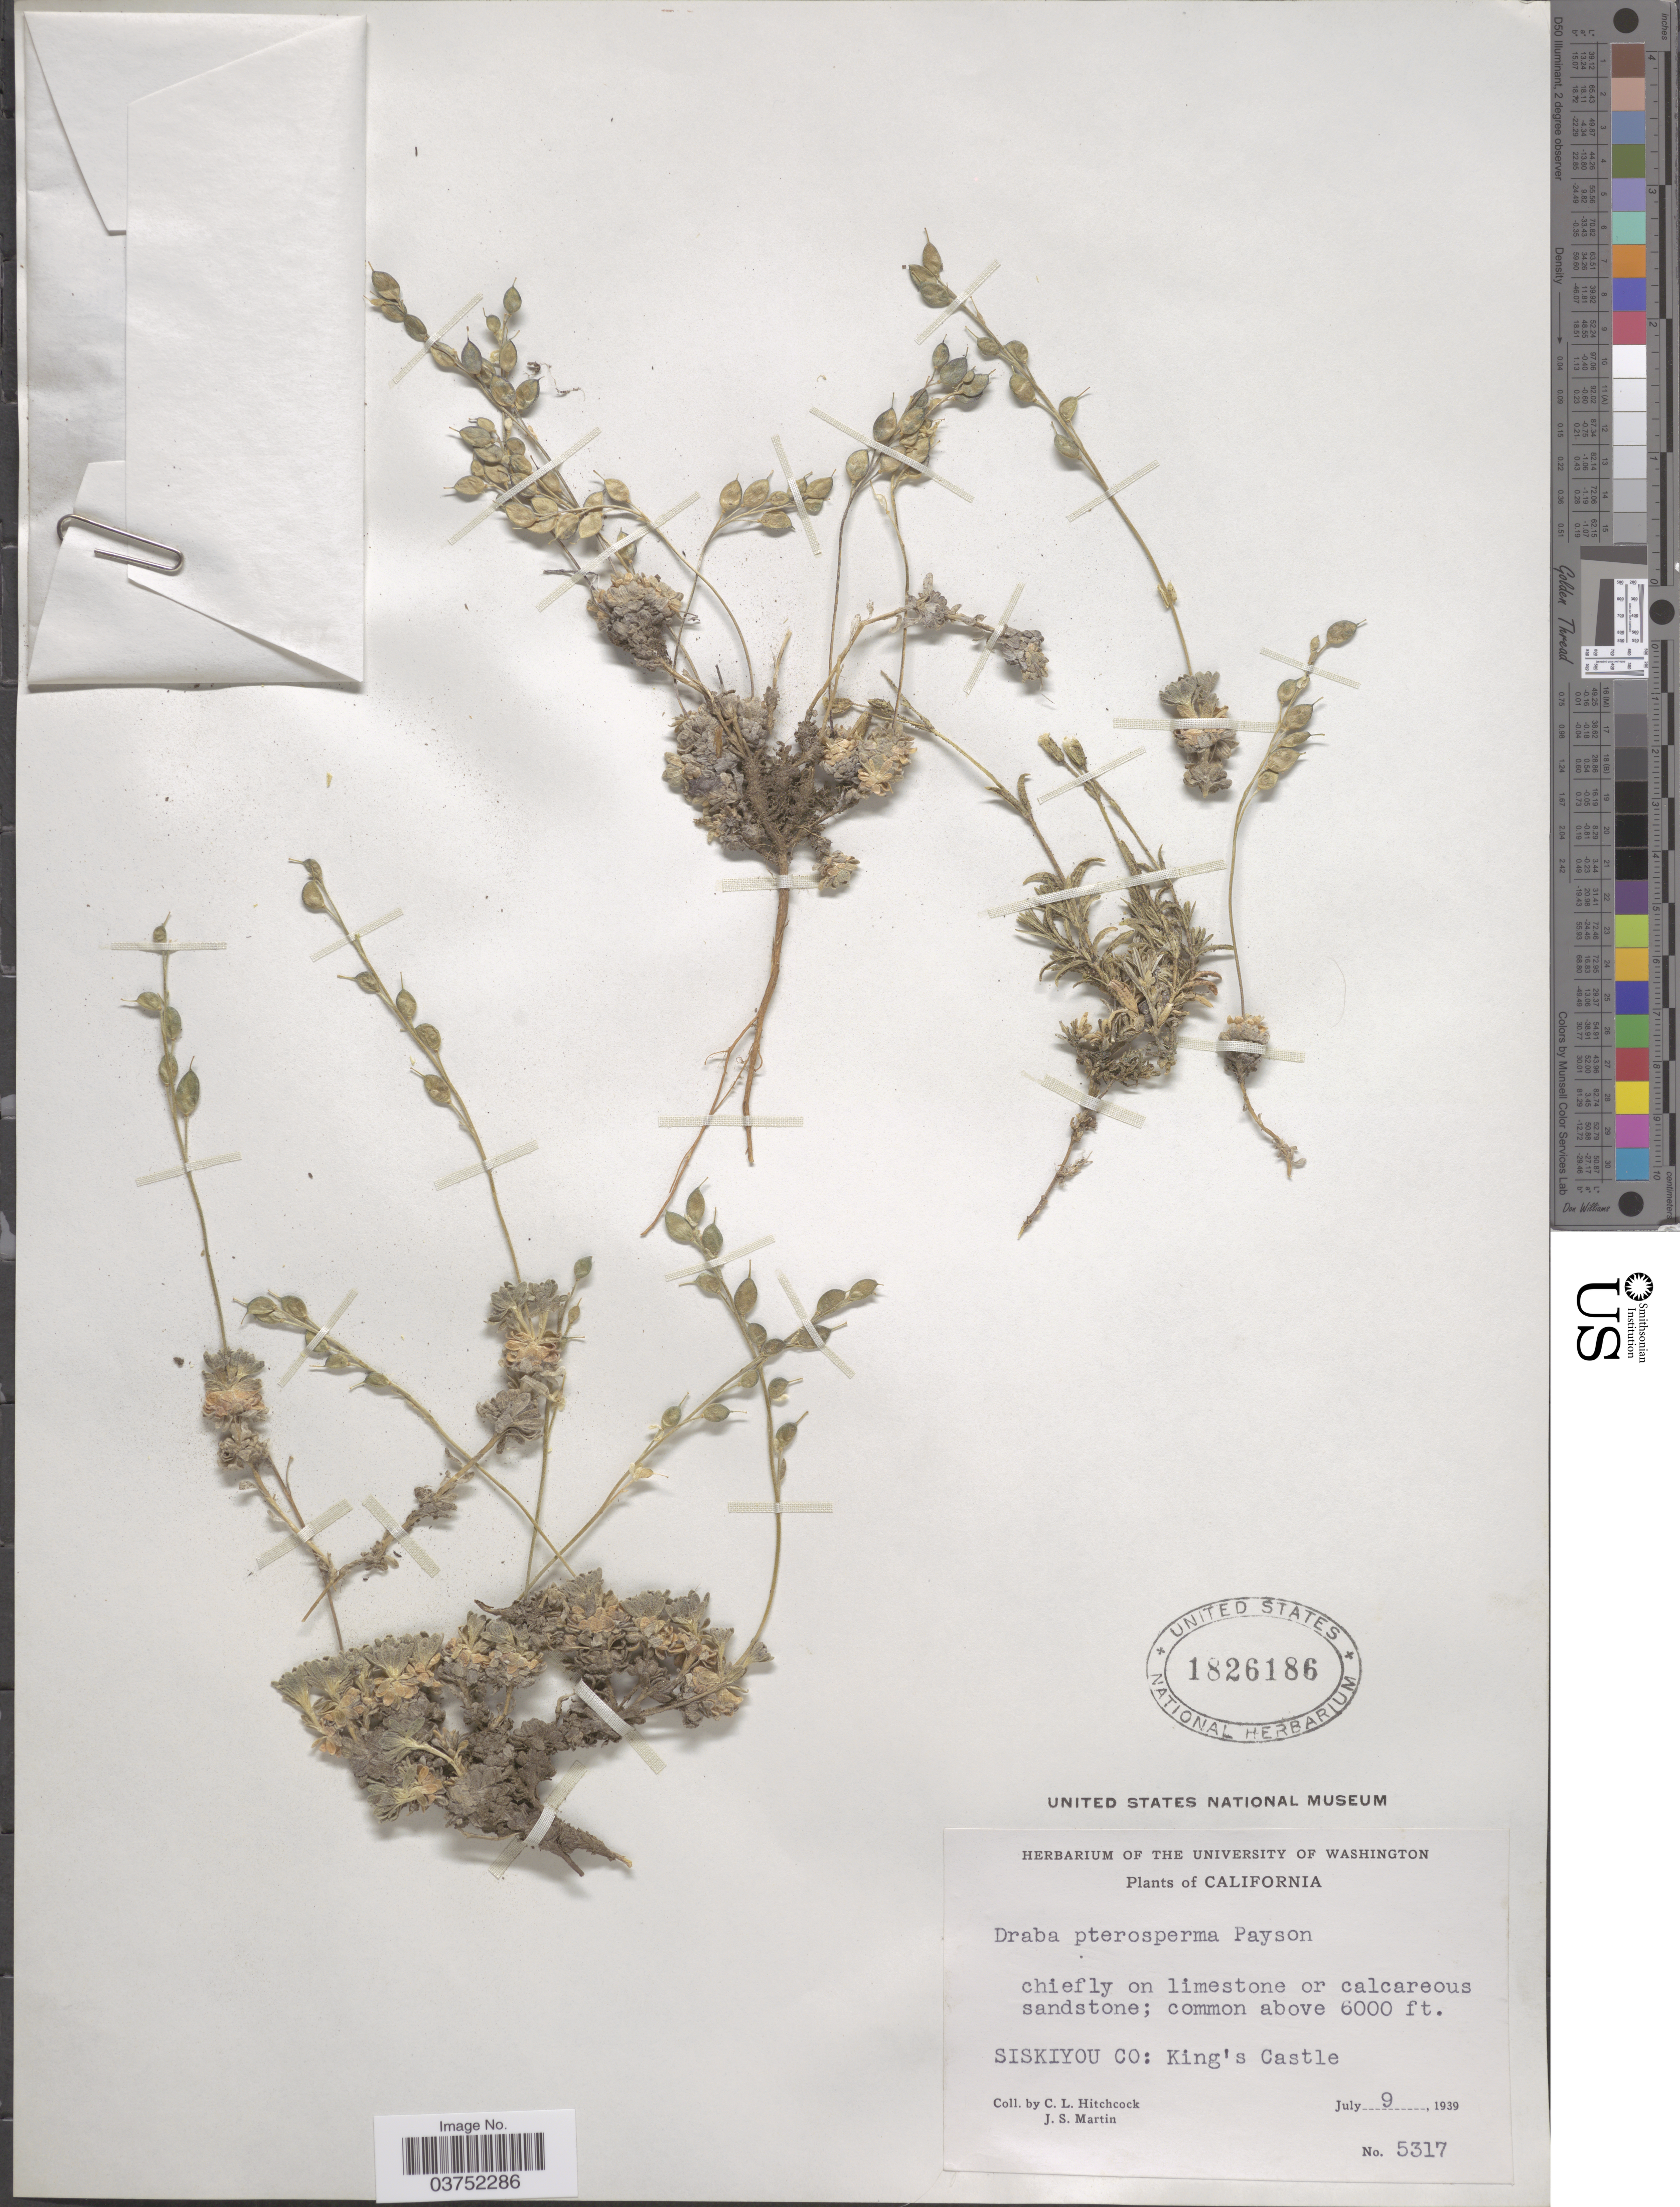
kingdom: Plantae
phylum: Tracheophyta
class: Magnoliopsida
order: Brassicales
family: Brassicaceae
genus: Draba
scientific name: Draba pterosperma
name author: Payson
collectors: C. L. Hitchcock & J. S. Martin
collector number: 5317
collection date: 1939-07-09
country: United States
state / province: California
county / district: Siskiyou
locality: Siskiyou Co: King's Castle.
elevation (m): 1829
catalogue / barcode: US 1826186